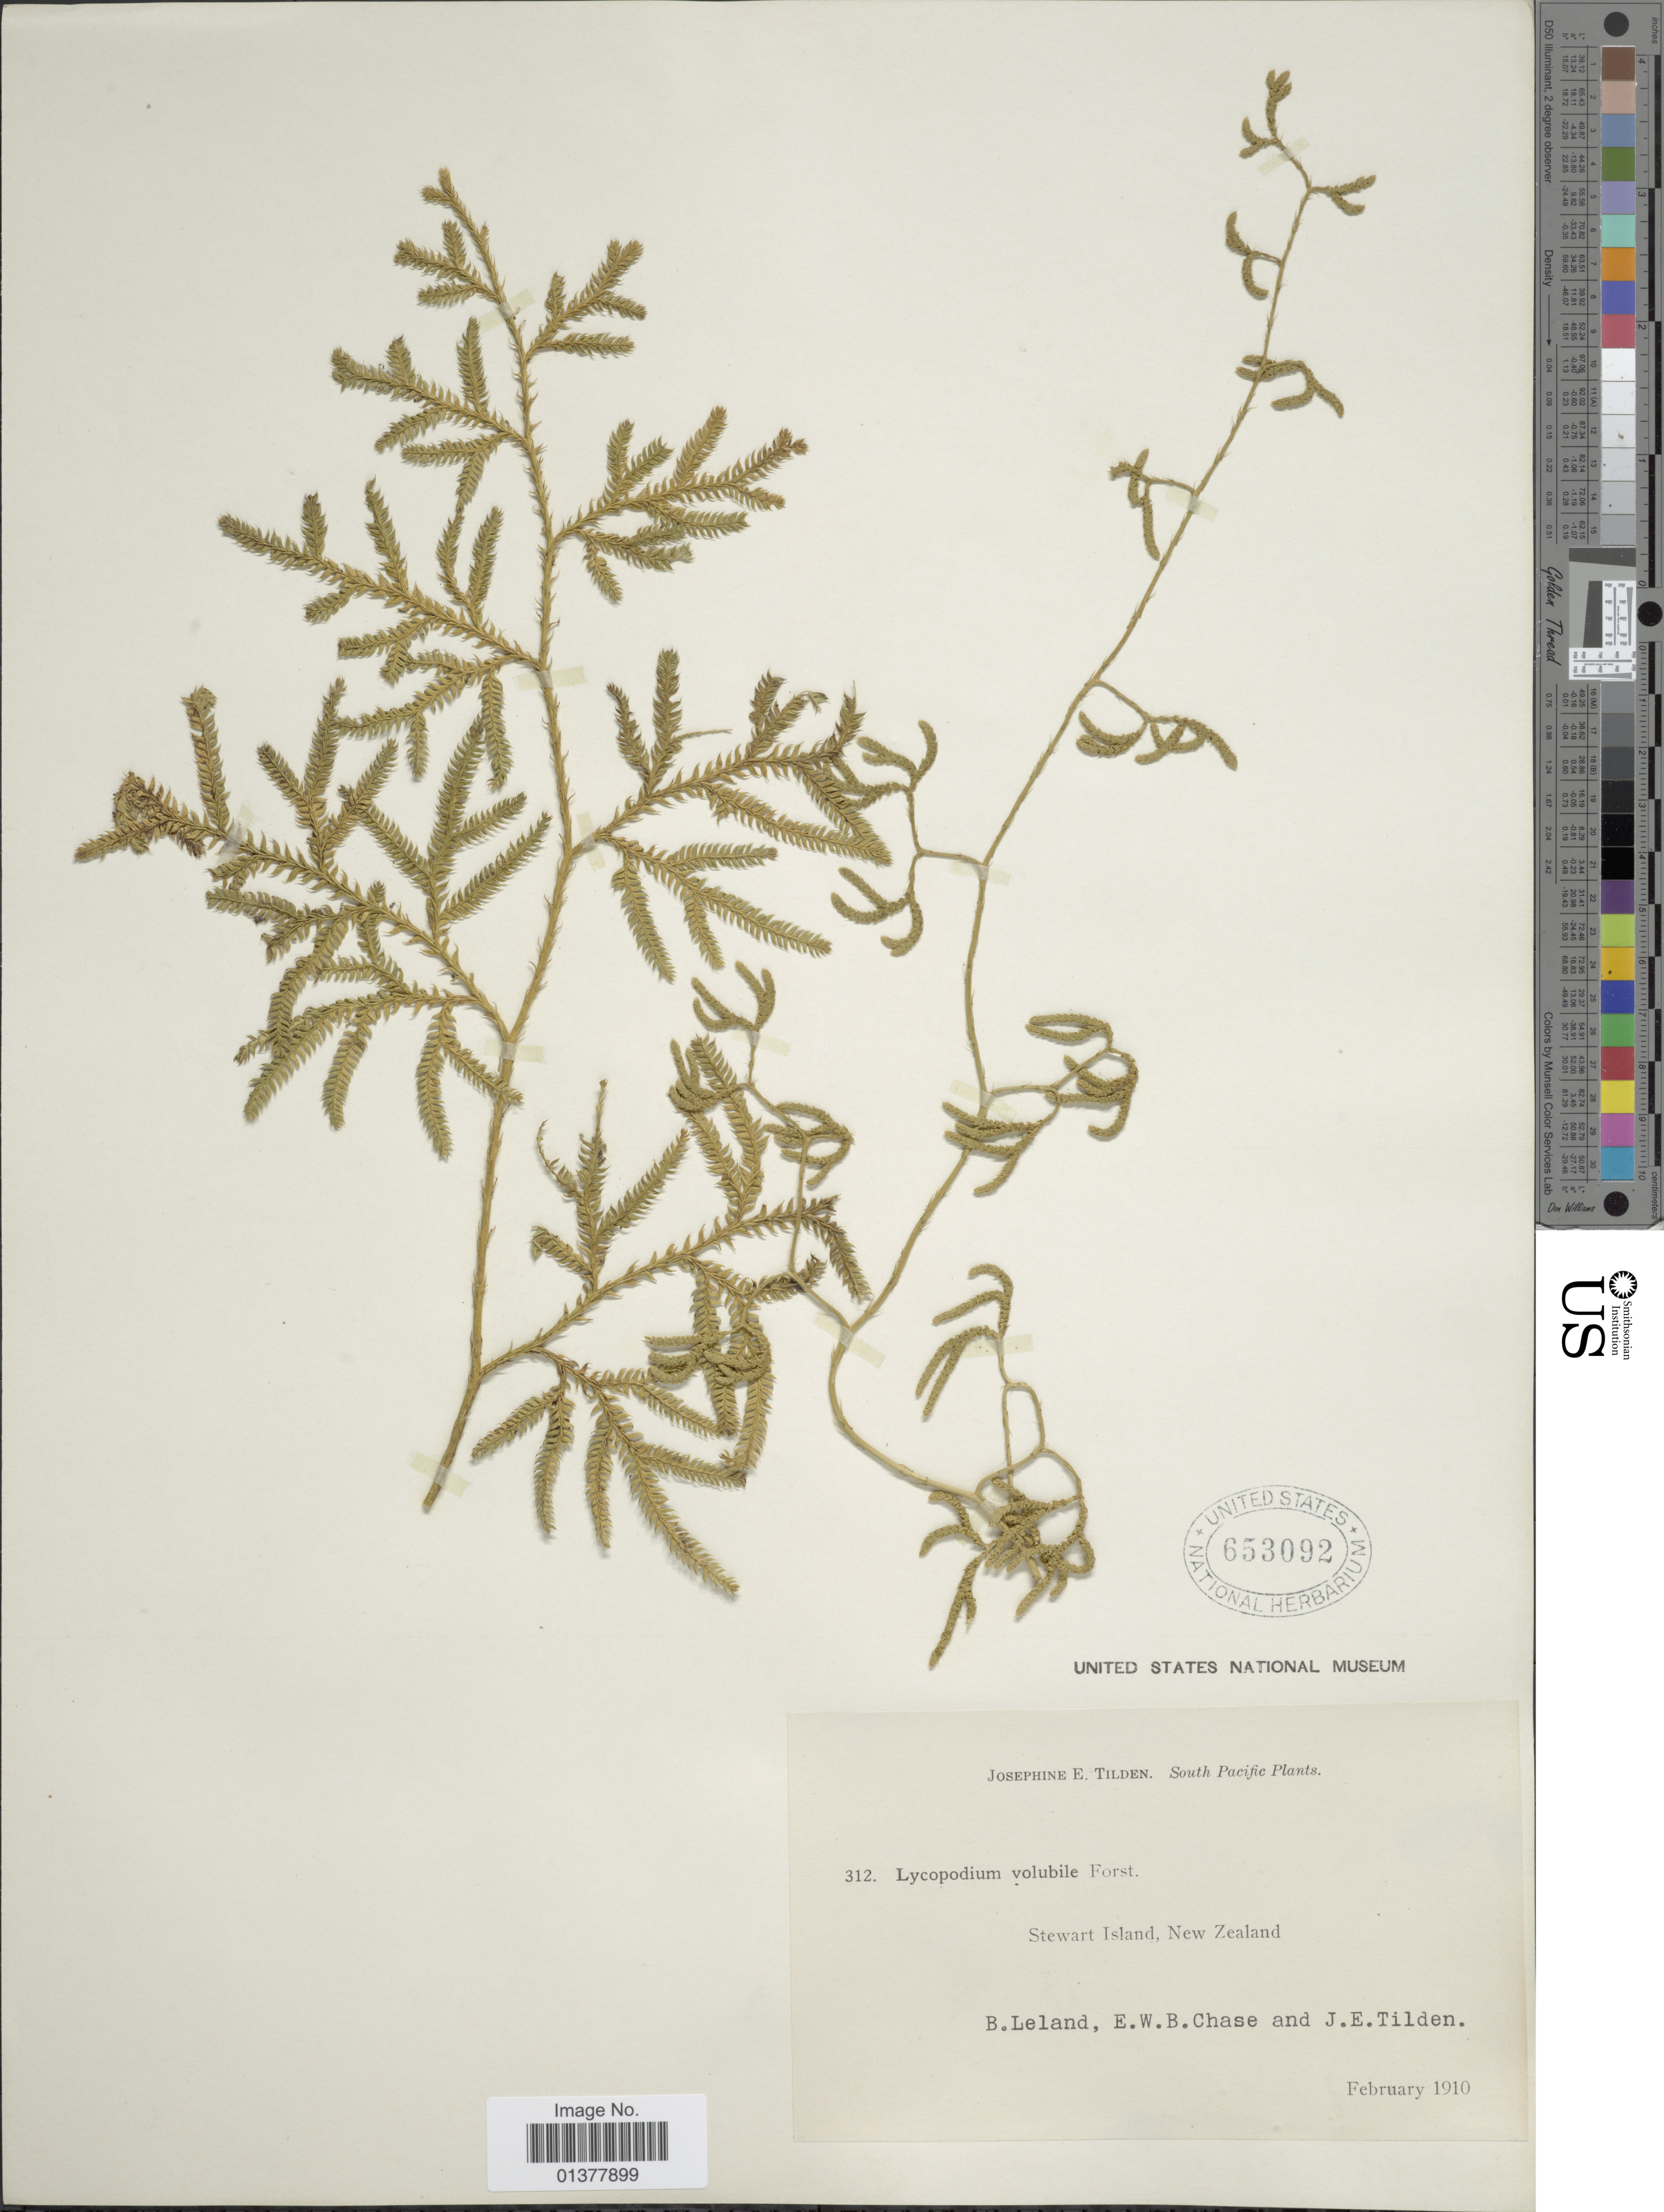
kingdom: Plantae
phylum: Tracheophyta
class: Lycopodiopsida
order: Lycopodiales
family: Lycopodiaceae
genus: Pseudodiphasium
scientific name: Pseudodiphasium volubile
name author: (G. Forst.) Holub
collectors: B. Leland, E. W. Chase & J. E. Tilden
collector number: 312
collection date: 1910-02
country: New Zealand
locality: Stewart Island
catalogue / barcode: US 653092